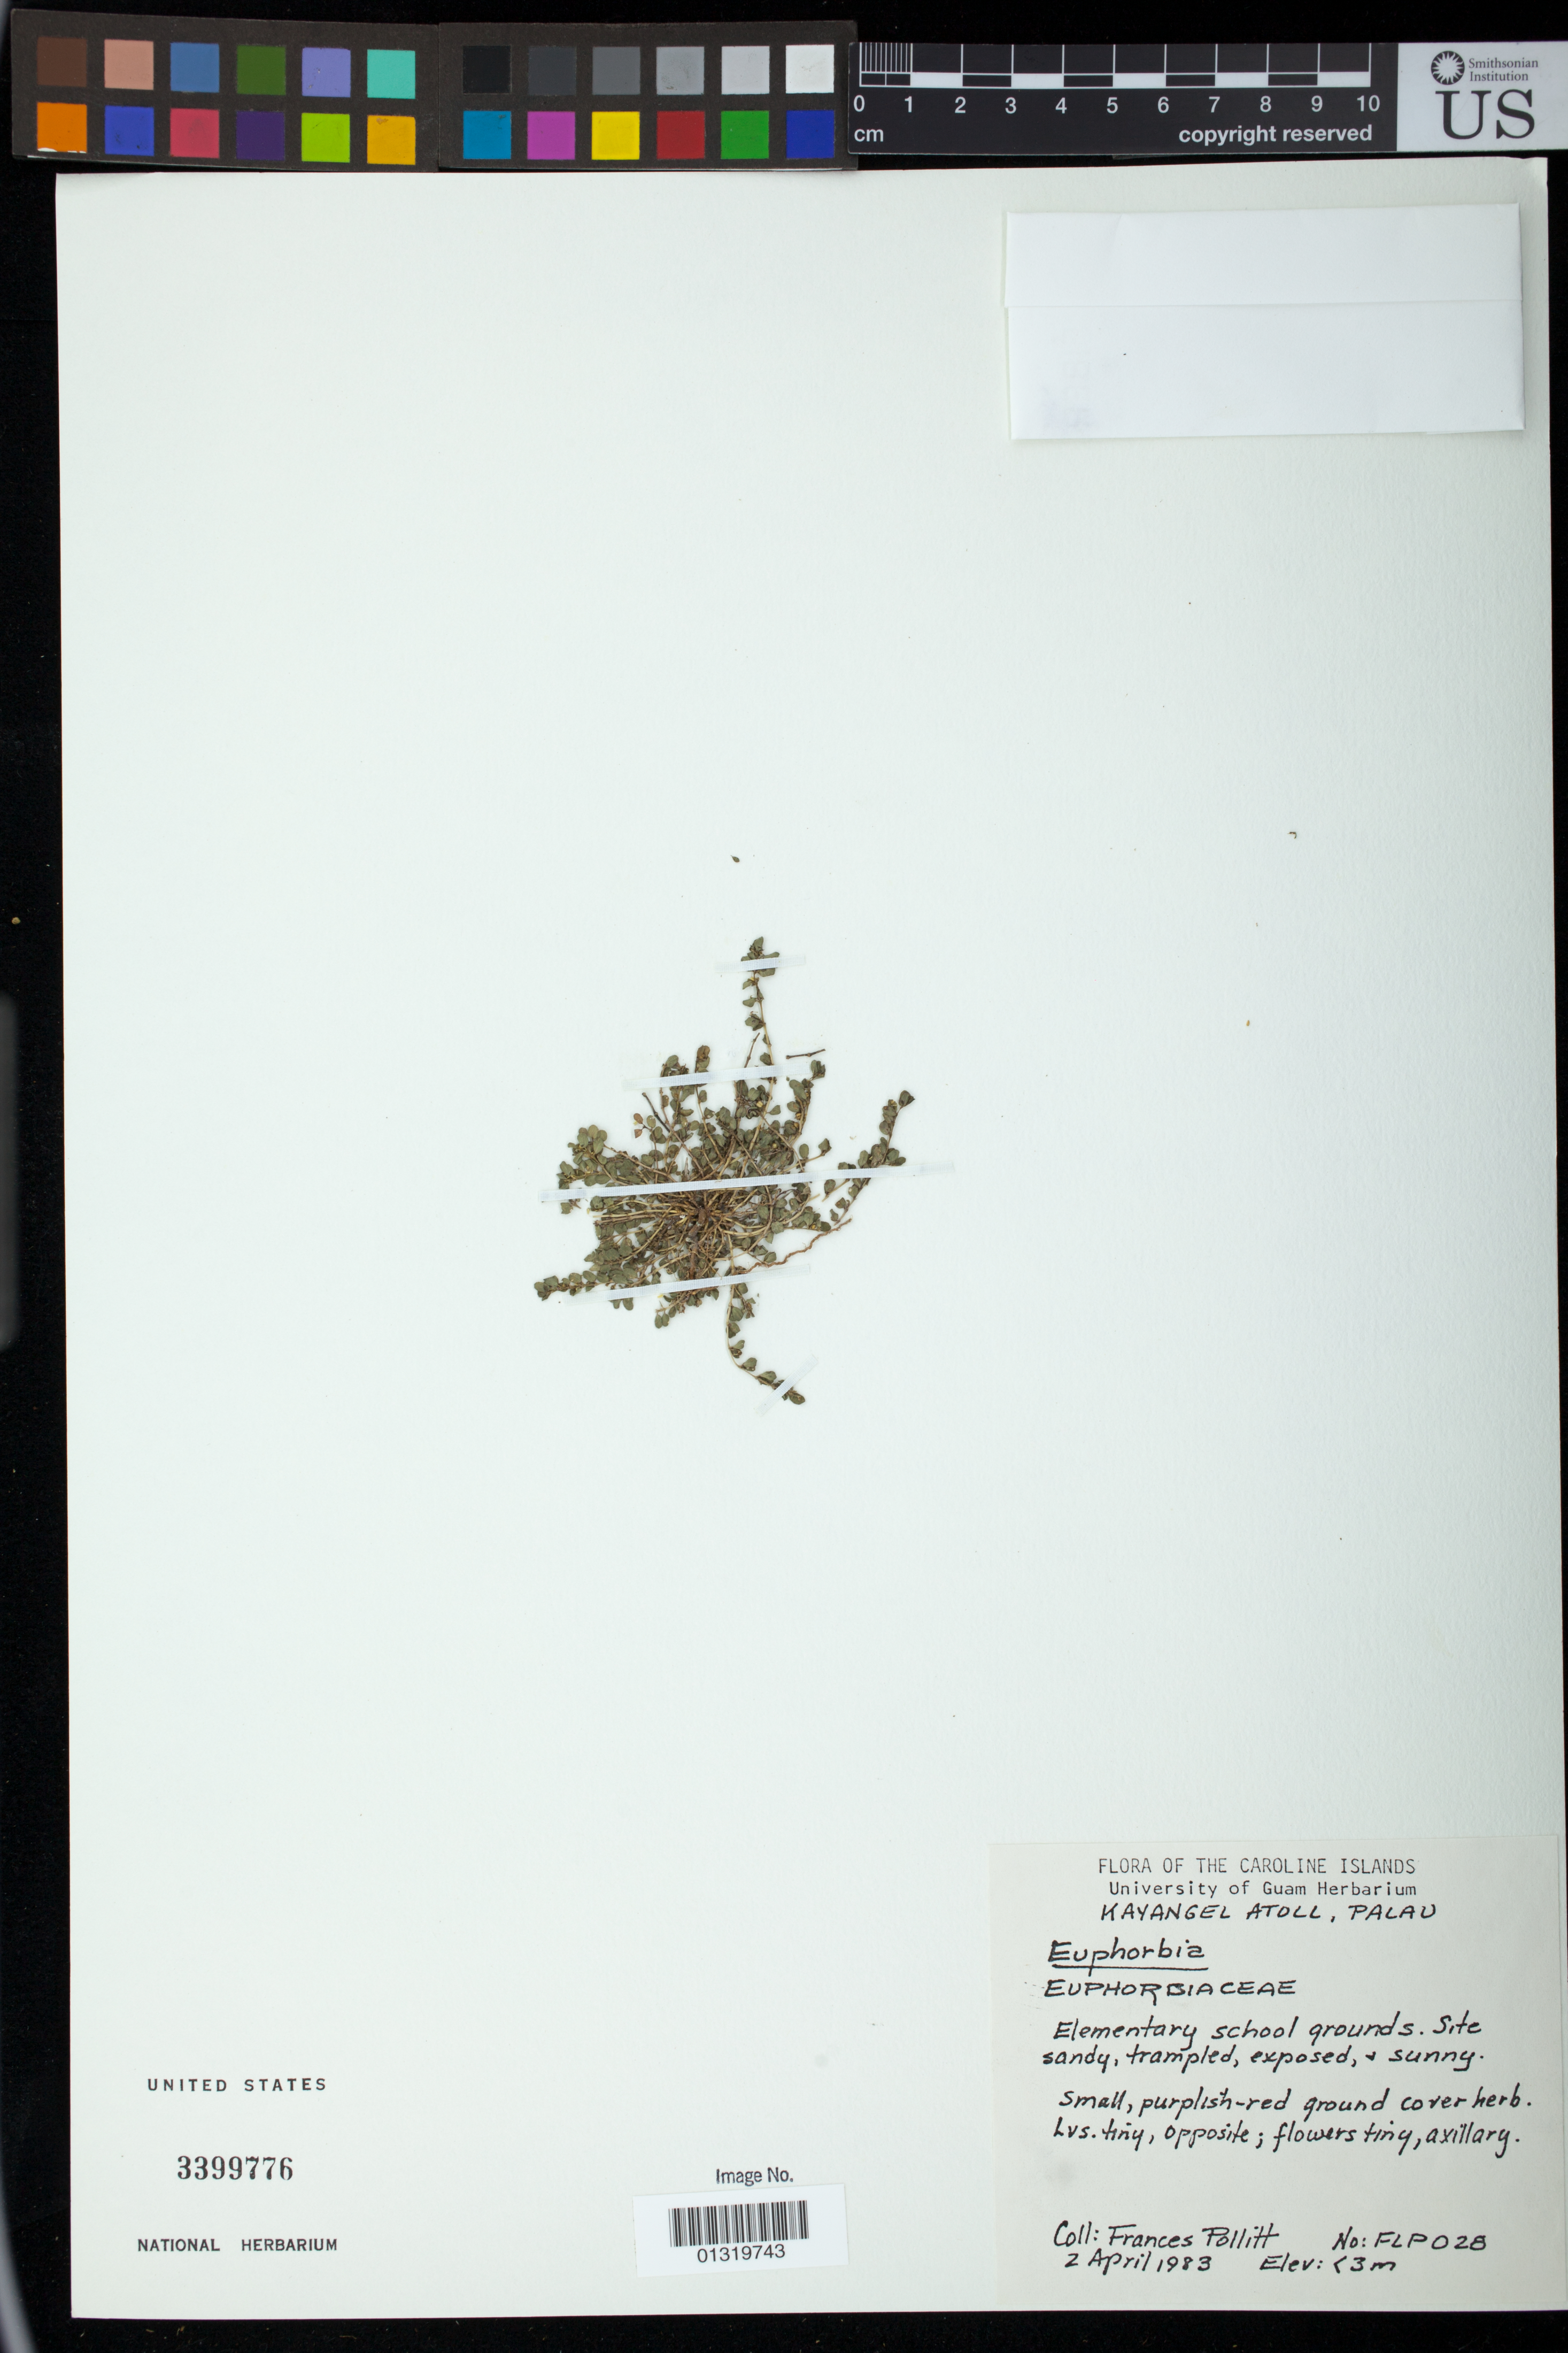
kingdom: Plantae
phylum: Tracheophyta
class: Magnoliopsida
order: Malpighiales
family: Euphorbiaceae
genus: Euphorbia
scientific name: Euphorbia prostrata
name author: Aiton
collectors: F. Pollitt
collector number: FLP028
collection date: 1983-04-02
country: Palau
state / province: Kayangel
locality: Kayangle Atoll, Elementary school grounds.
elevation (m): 3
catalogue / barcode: US 3399776